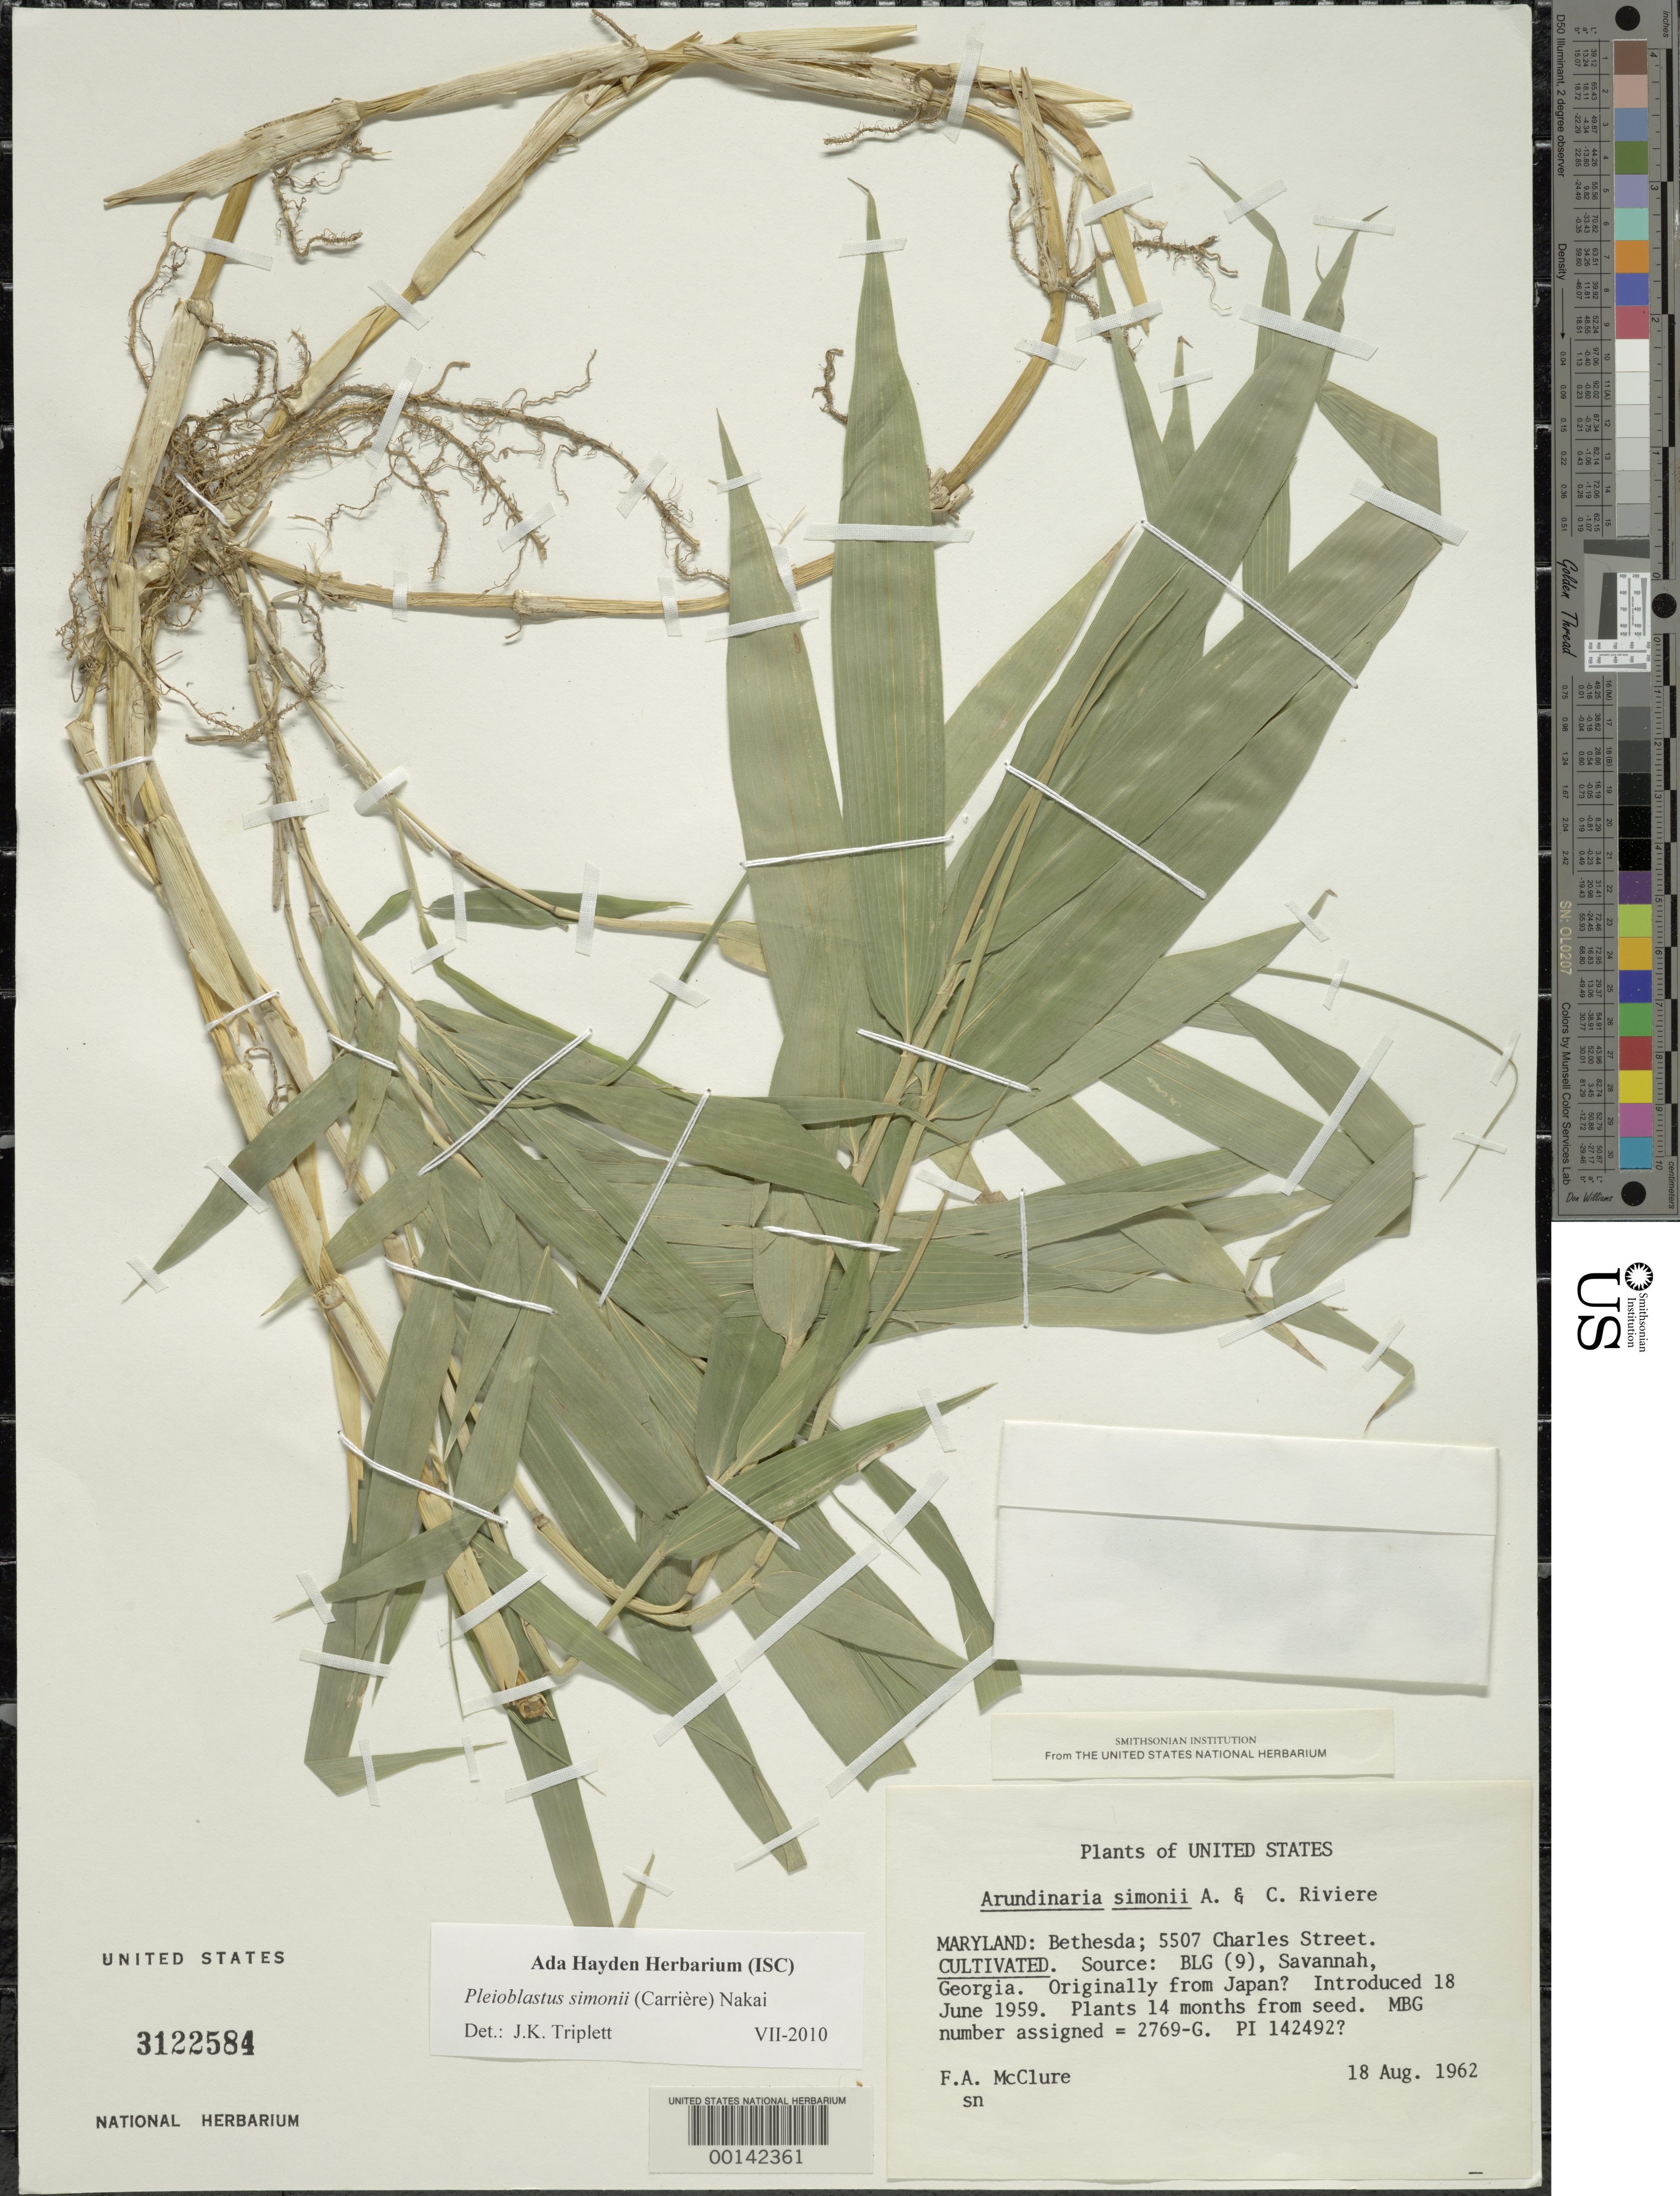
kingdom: Plantae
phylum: Tracheophyta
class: Liliopsida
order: Poales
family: Poaceae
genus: Pleioblastus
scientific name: Pleioblastus simonii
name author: (Carrière) Nakai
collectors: F. A. McClure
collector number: MBG 2769-G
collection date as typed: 18 Aug 1962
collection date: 1962-08-18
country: United States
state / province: Maryland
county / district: Montgomery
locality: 5507 Charles Street, Bethesda (McClure's garden)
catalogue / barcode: US 3122584